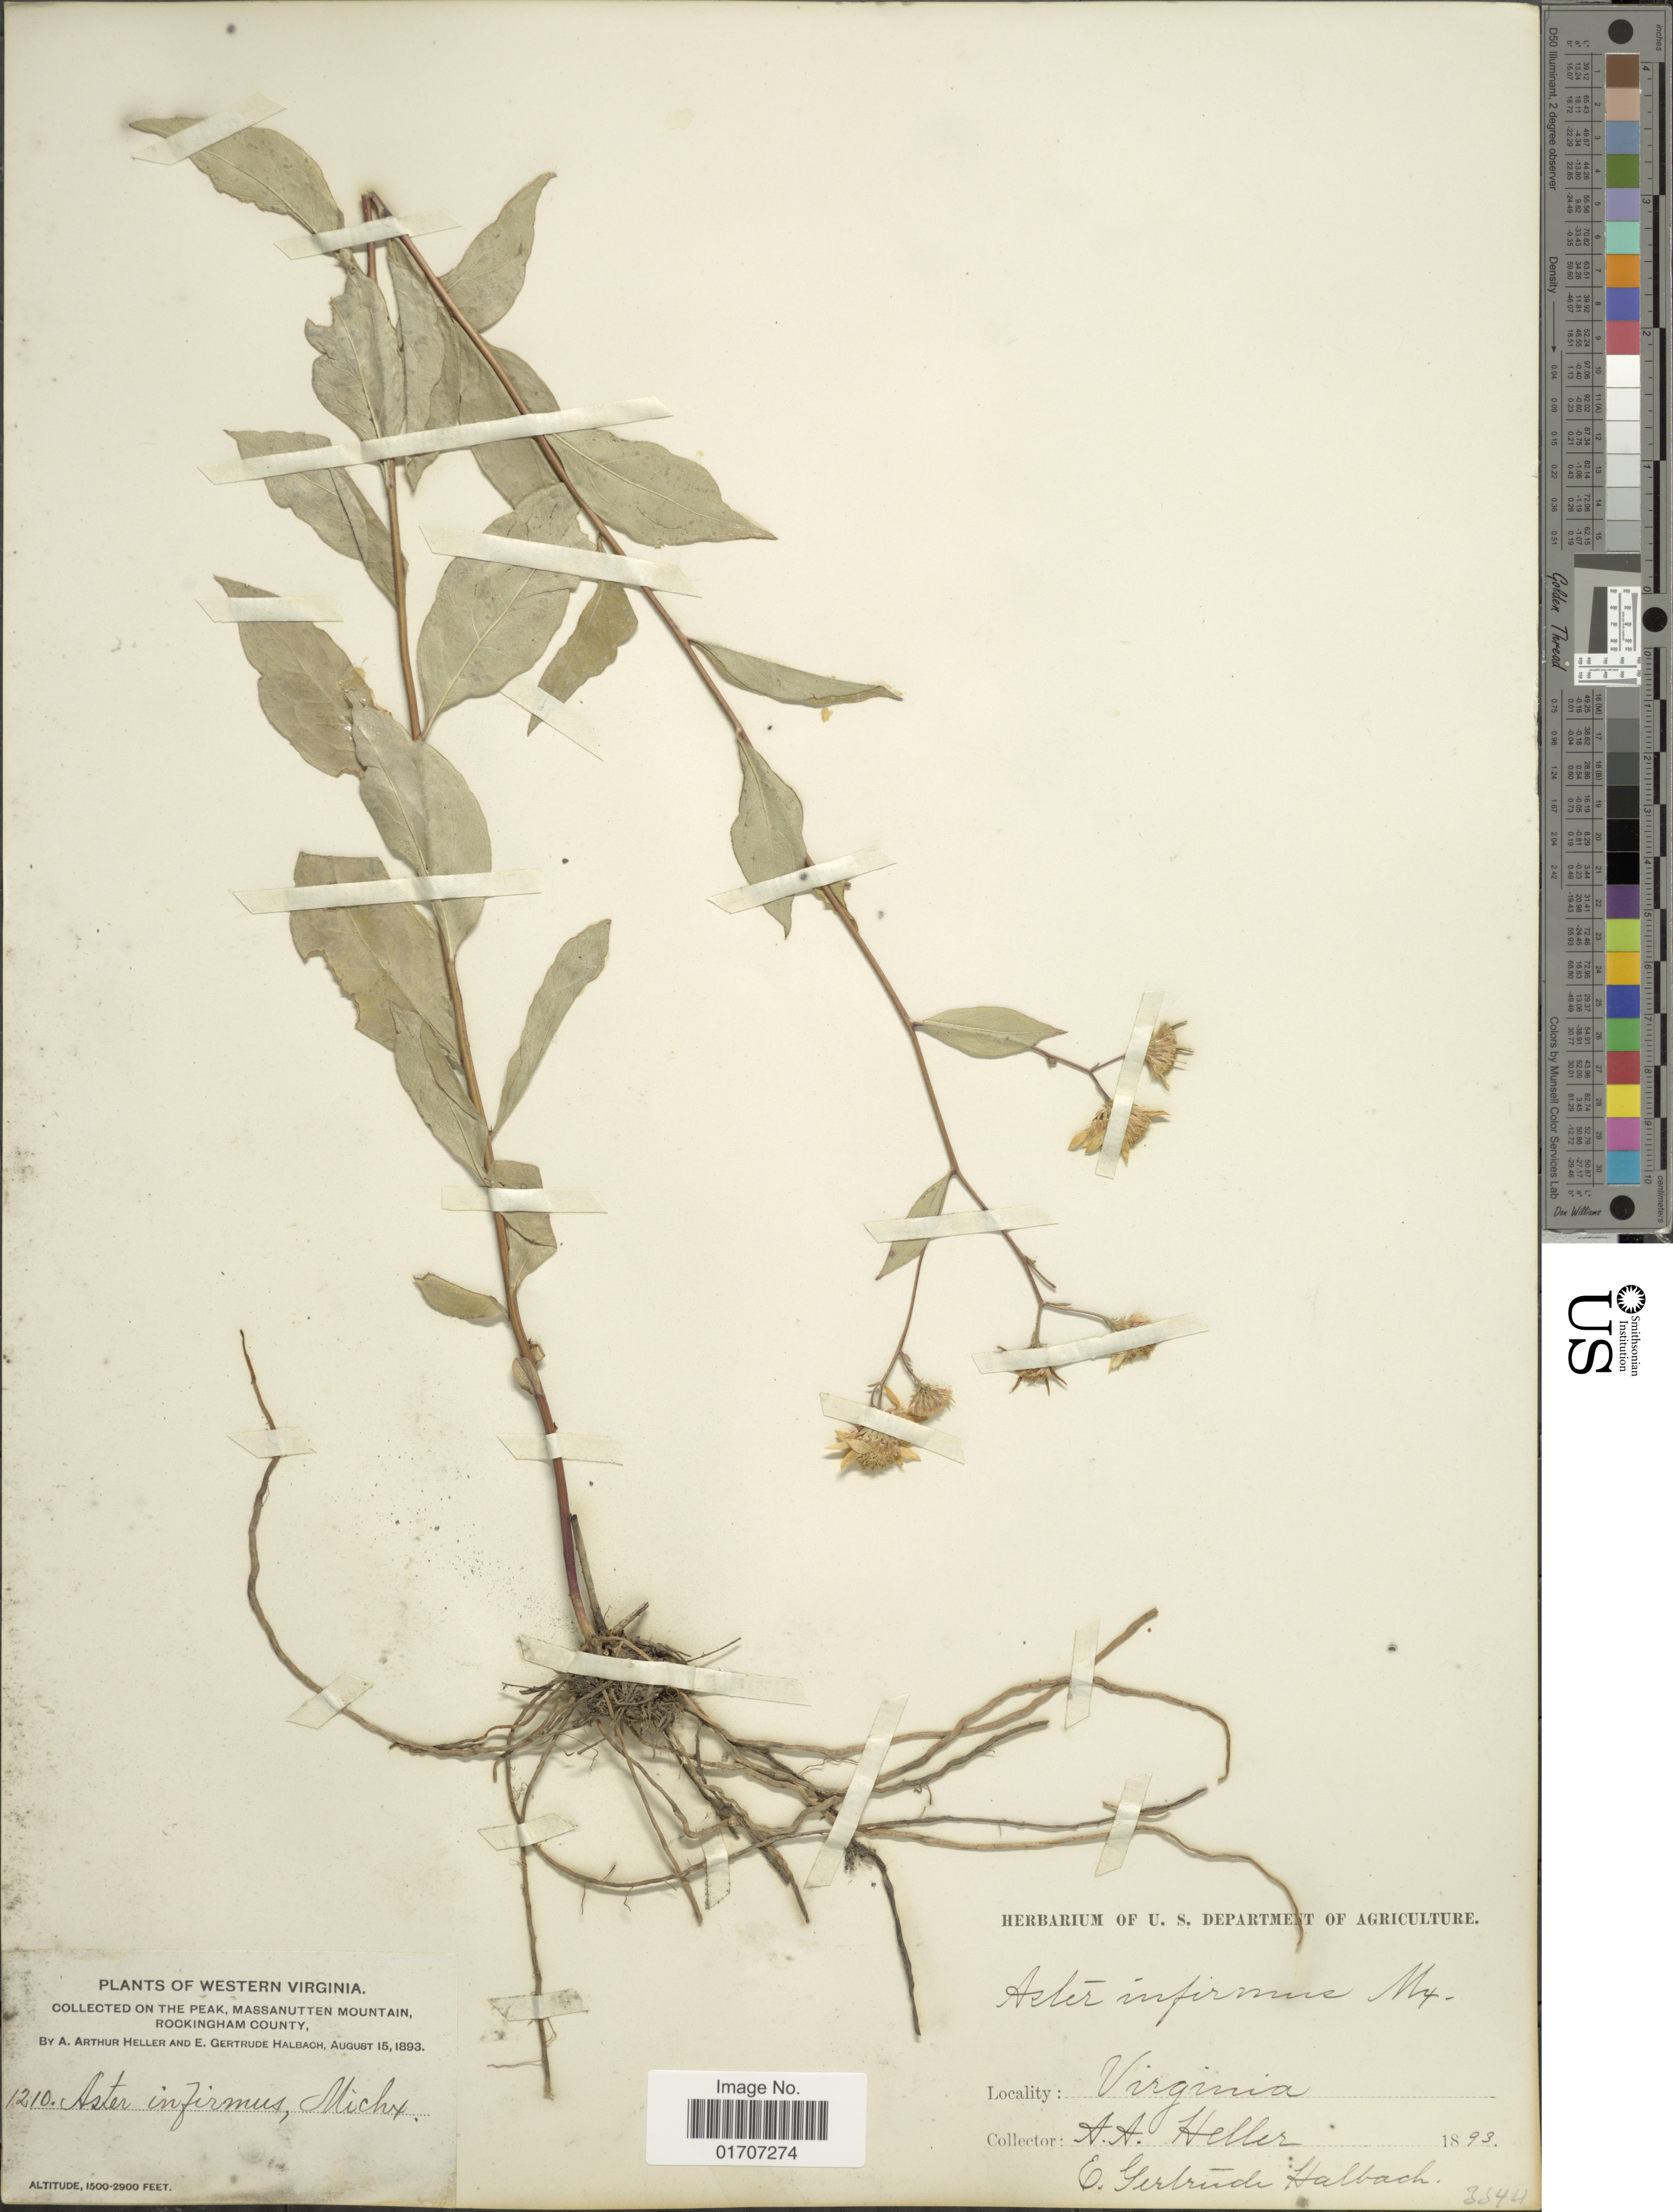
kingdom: Plantae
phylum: Tracheophyta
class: Magnoliopsida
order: Asterales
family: Asteraceae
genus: Doellingeria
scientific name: Doellingeria infirma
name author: (Michx.) Greene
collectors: A. A. Heller & E. G. Halbach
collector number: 1210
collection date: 1893-08-15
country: United States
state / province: Virginia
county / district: Rockingham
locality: Western Virginia, on the peak, Massanutten Mountain, Rockingham County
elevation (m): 457